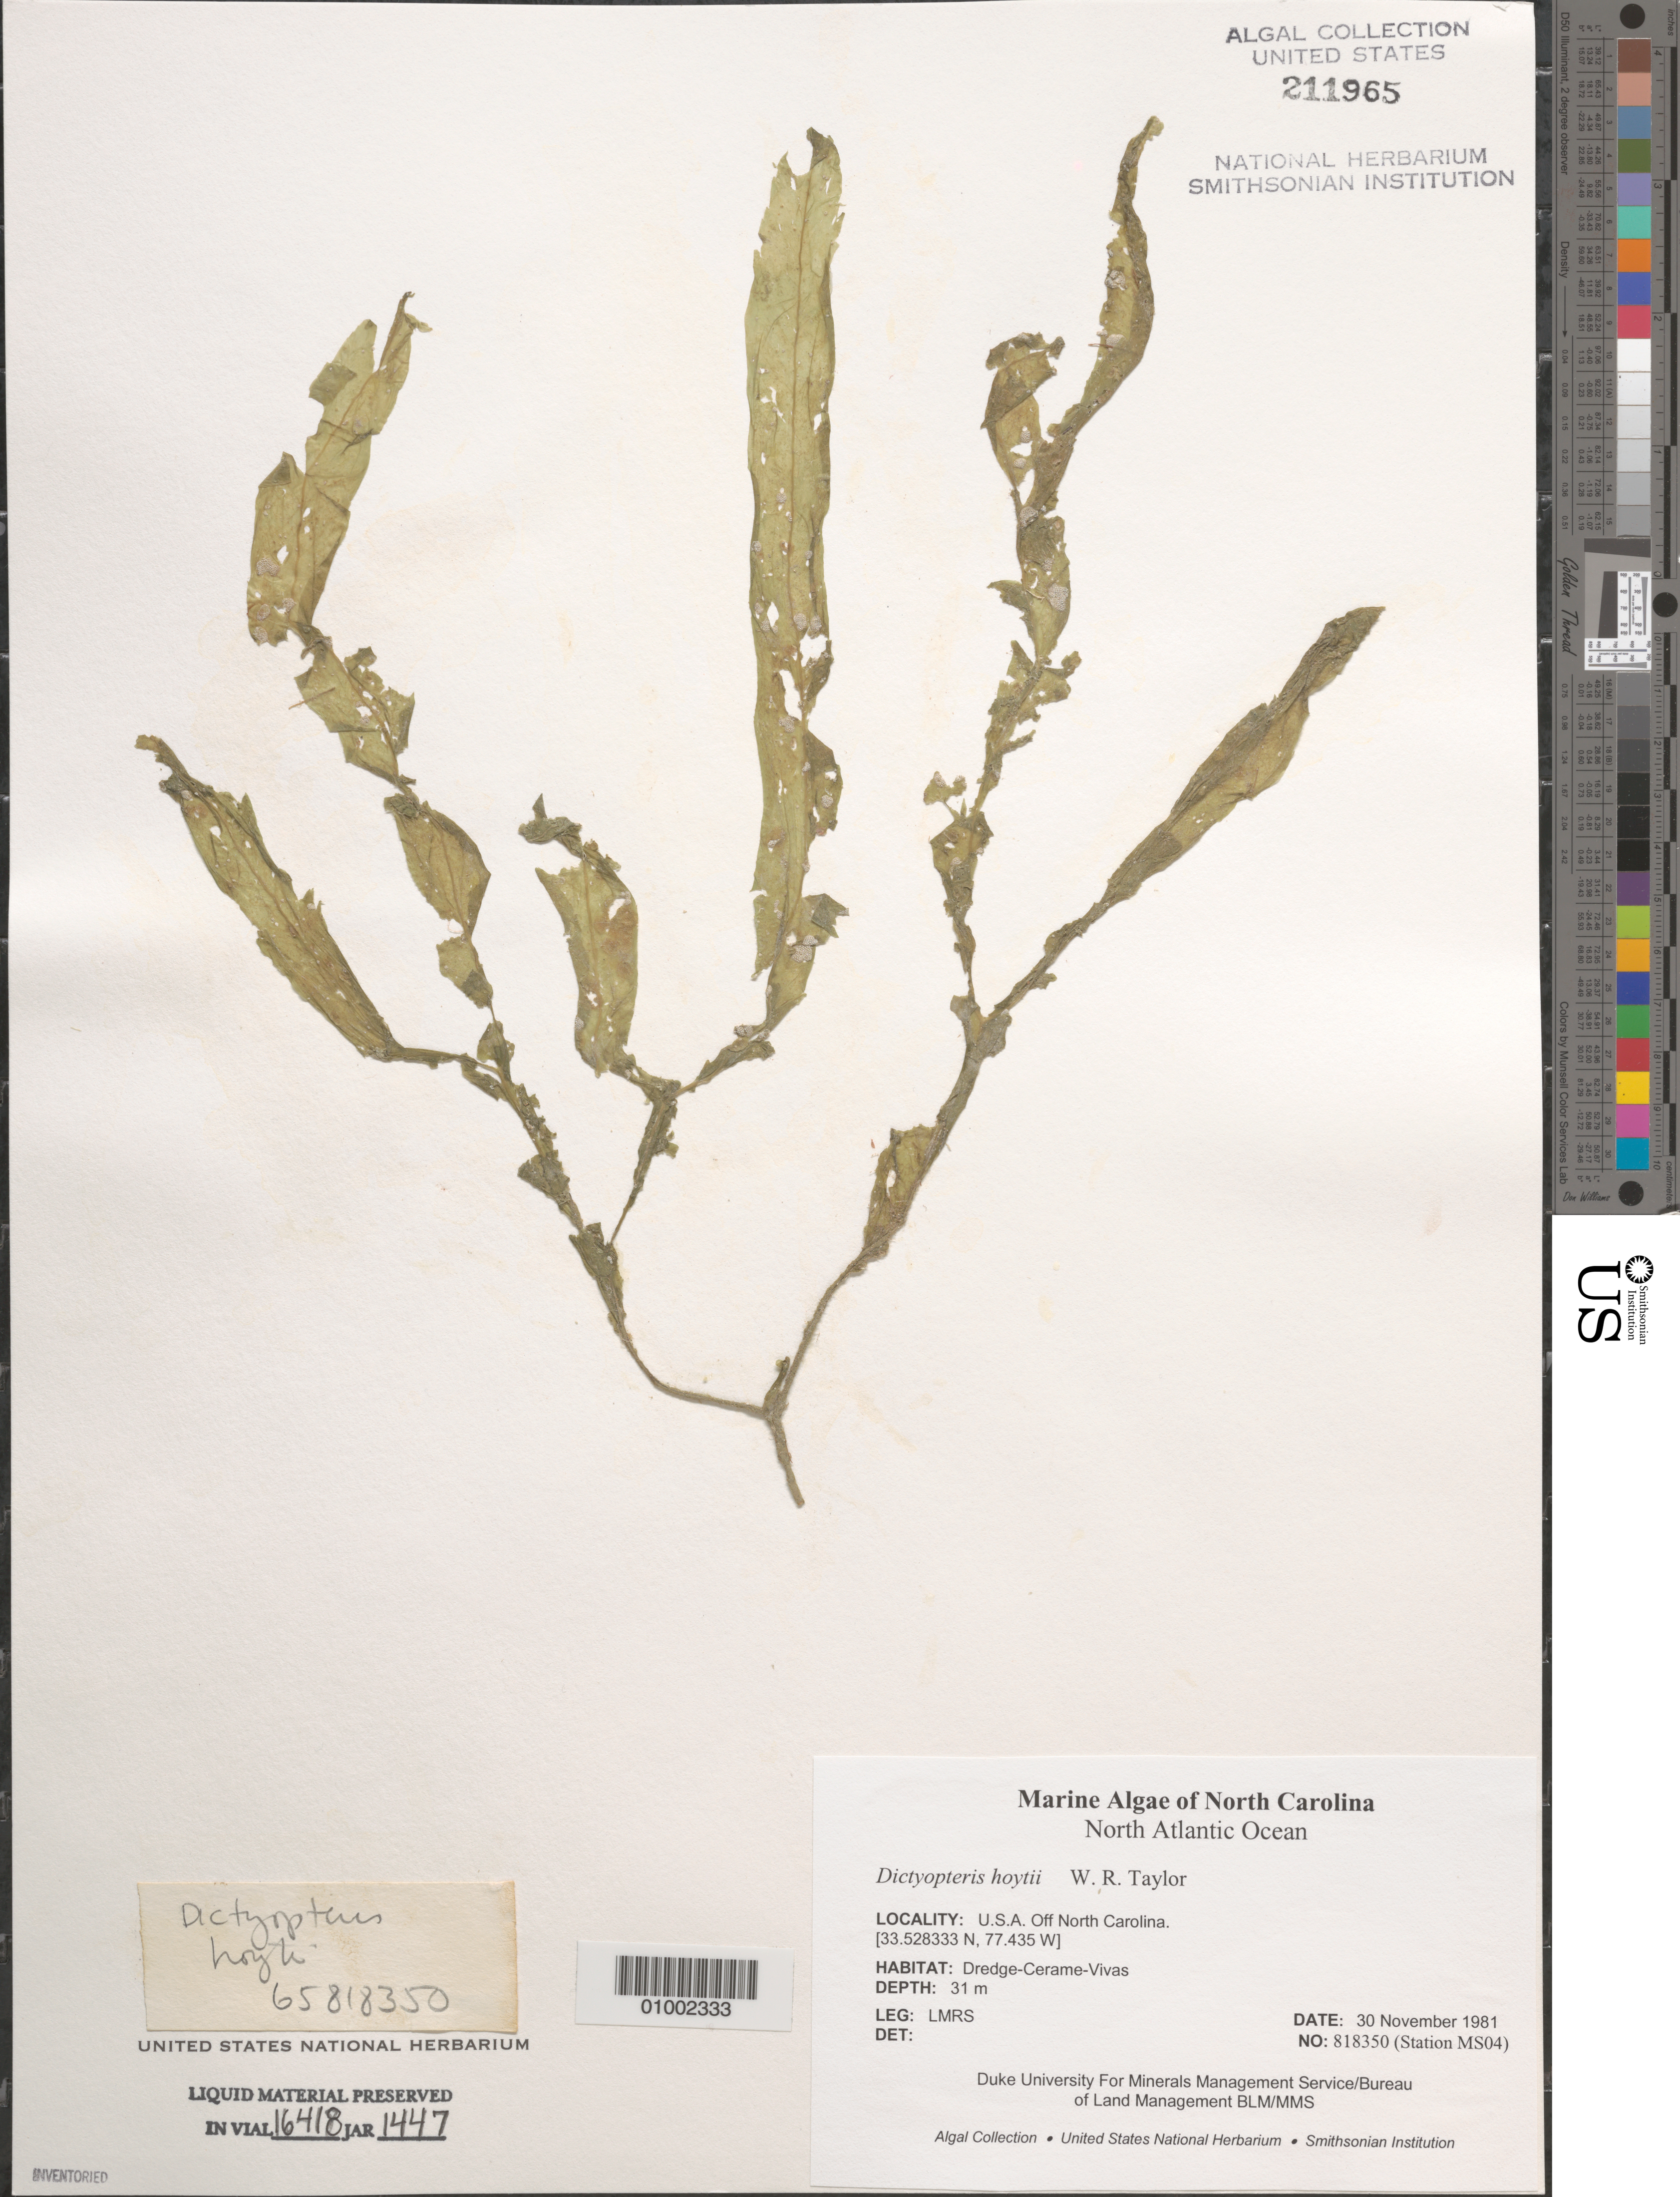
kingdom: Chromista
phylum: Ochrophyta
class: Phaeophyceae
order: Dictyotales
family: Dictyotaceae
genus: Dictyopteris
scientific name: Dictyopteris hoytii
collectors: LMRS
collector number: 818350 (Station MS04)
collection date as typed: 30 Nov 1981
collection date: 1981-11-30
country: United States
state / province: North Carolina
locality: North Atlantic Ocean off North Carolina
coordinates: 33.528333 N, 77.435 W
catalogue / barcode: US 211965